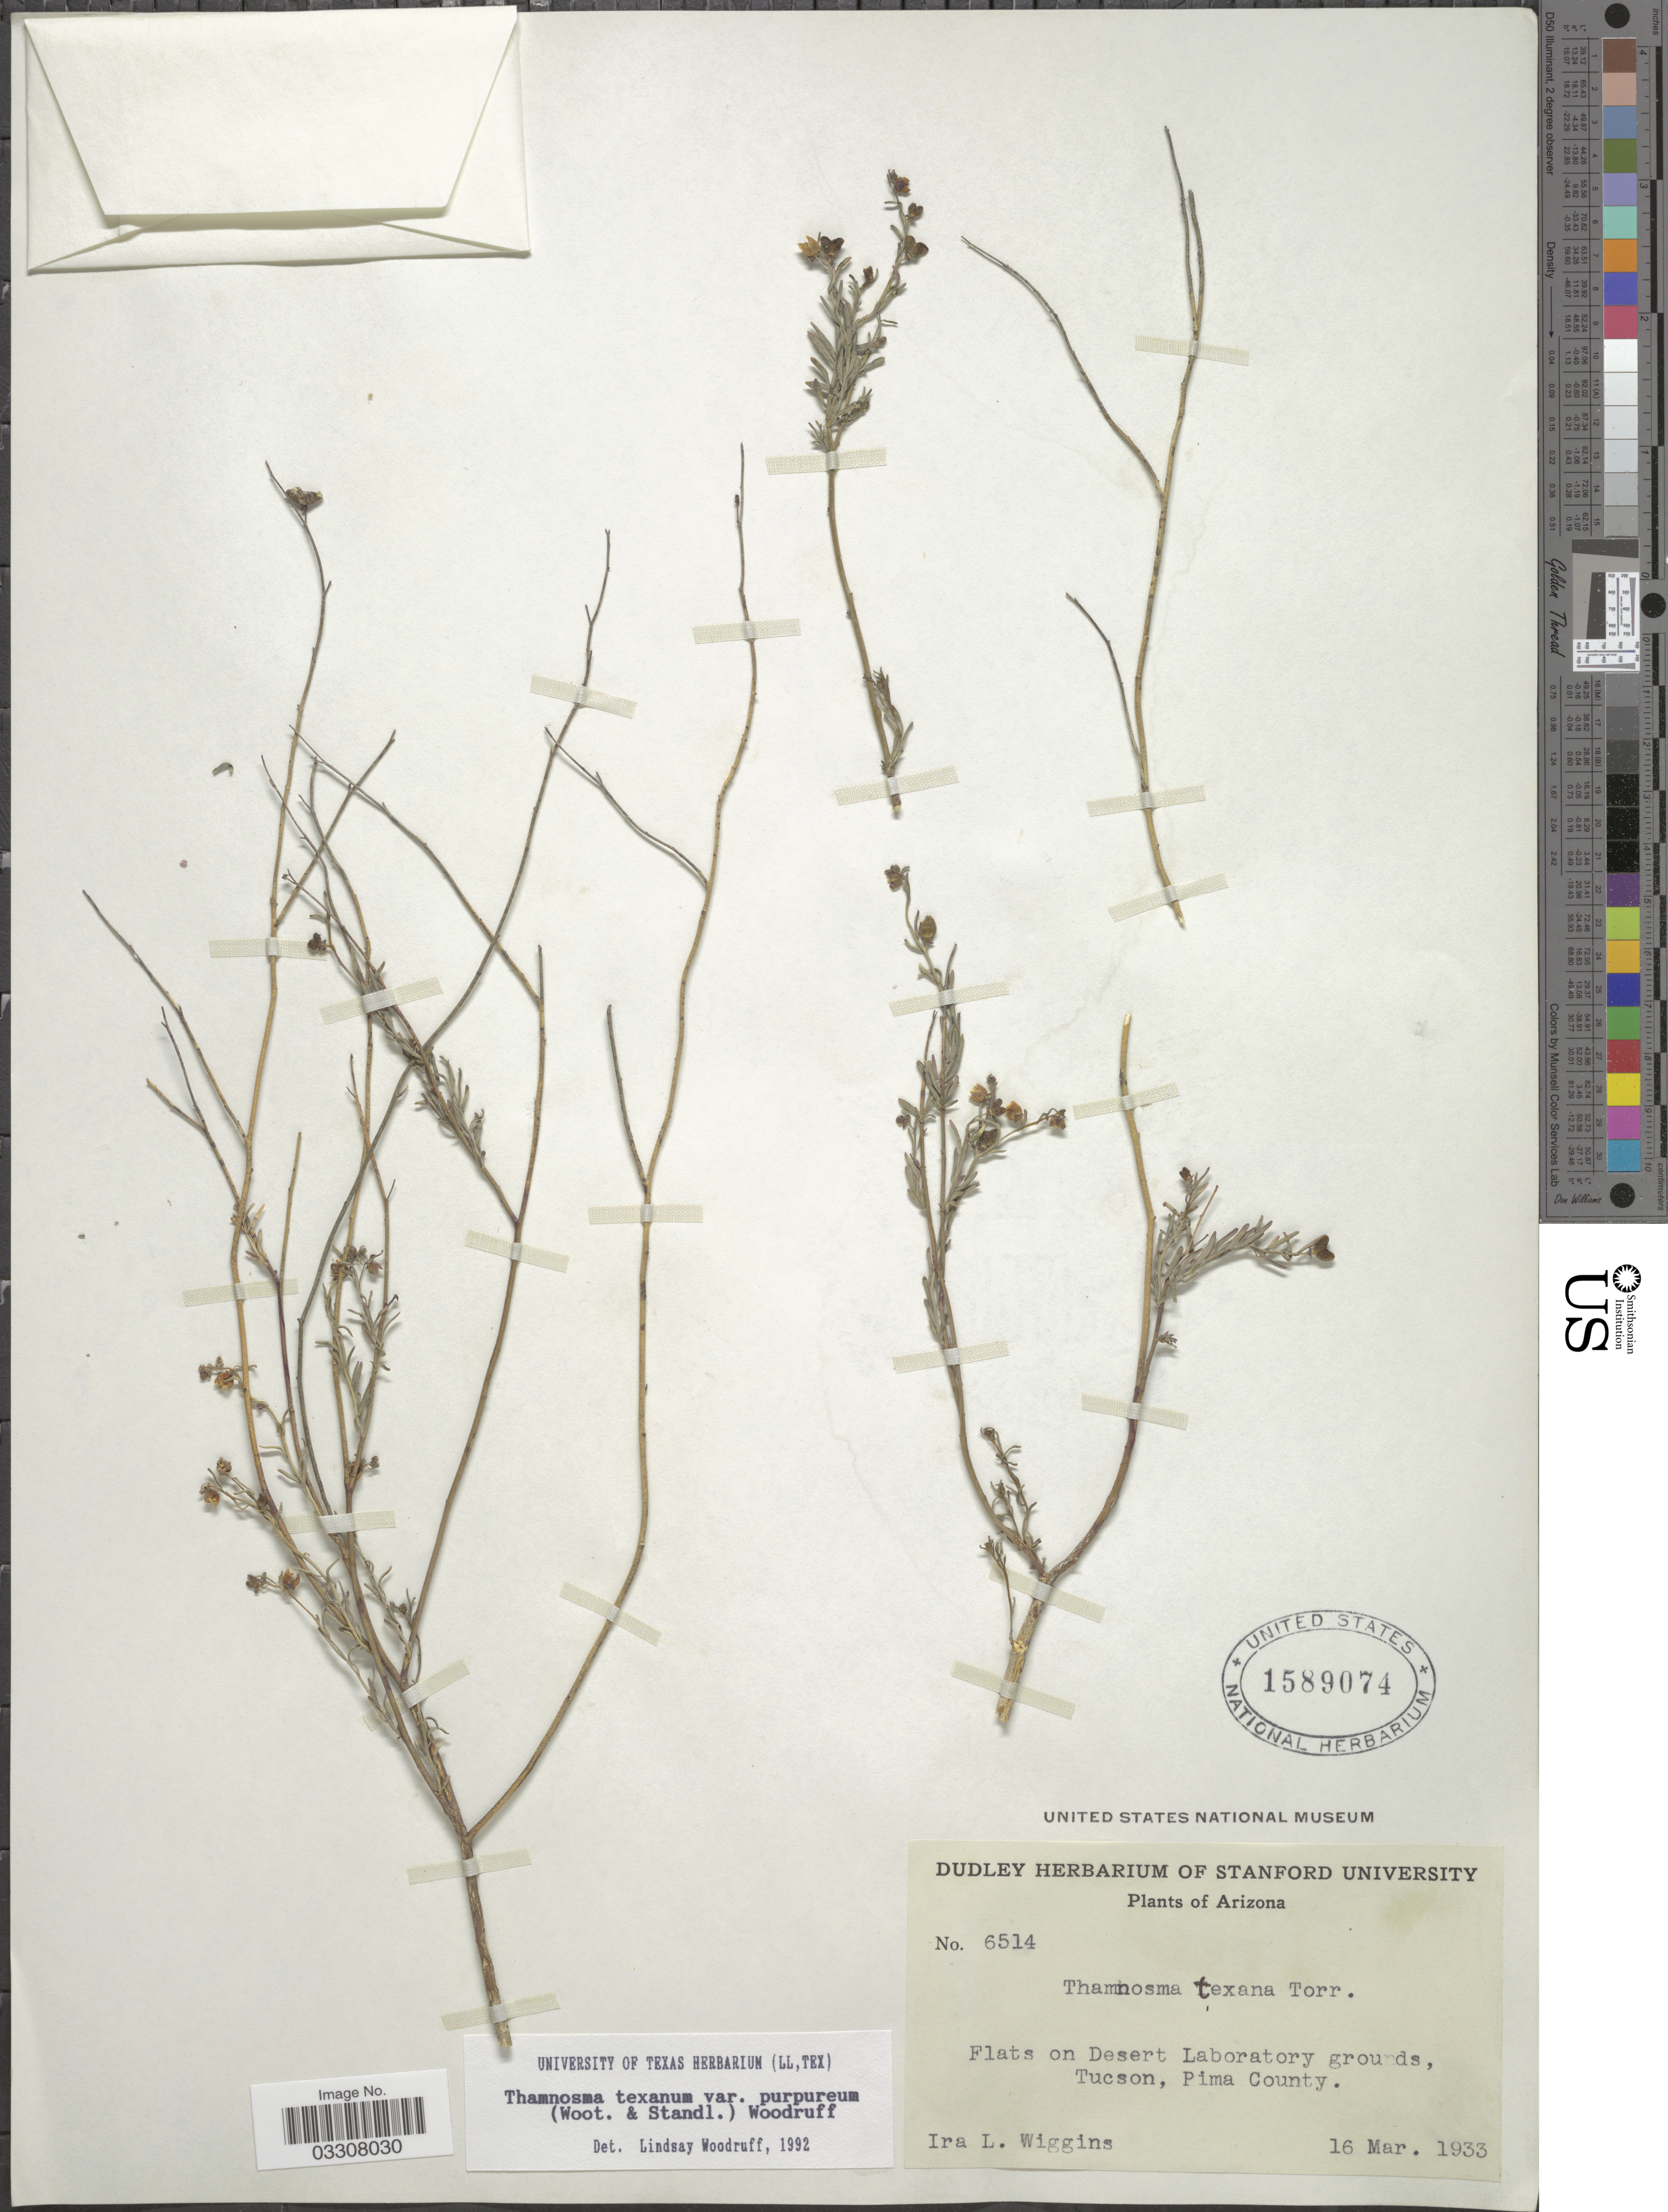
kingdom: Plantae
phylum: Tracheophyta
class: Magnoliopsida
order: Sapindales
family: Rutaceae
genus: Thamnosma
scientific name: Thamnosma texana var. purpurea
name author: (Wooton & Standl.) Woodruff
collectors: I. L. Wiggins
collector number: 6514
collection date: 1933-03-16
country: United States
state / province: Arizona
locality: Flats on Desert Laboratory grounds, Tucson, Pima County.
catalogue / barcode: US 1589074